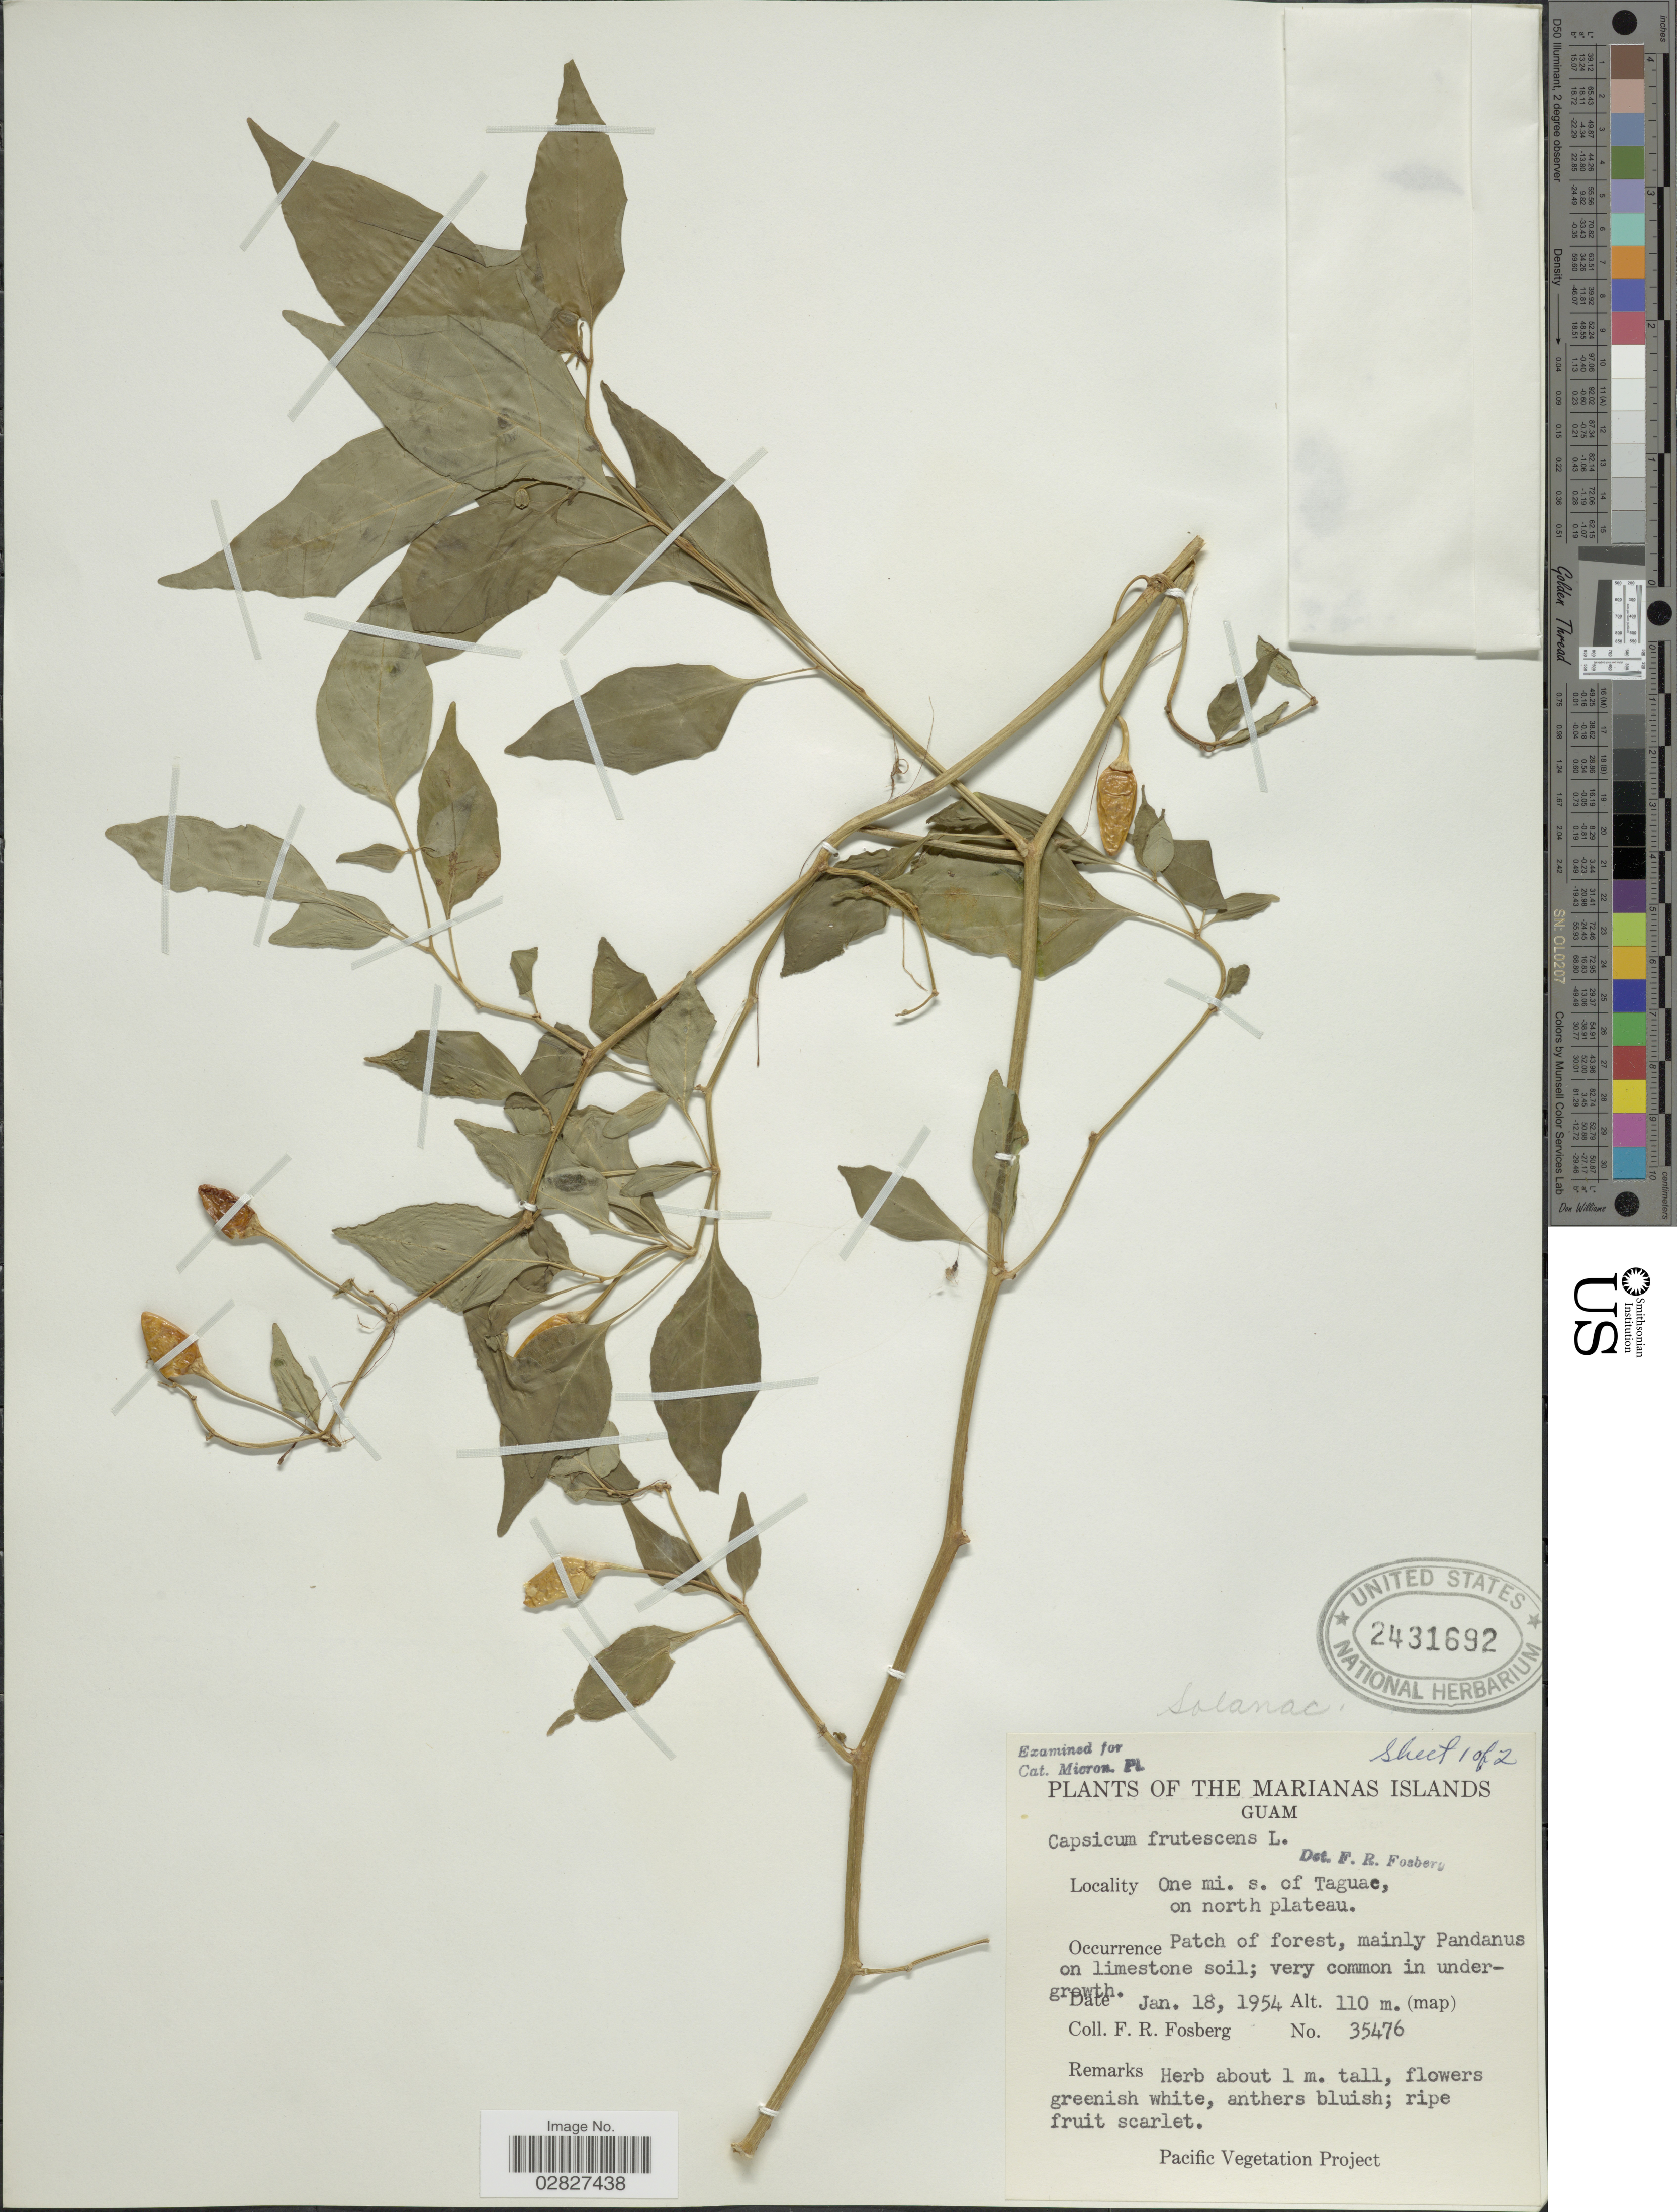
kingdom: Plantae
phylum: Tracheophyta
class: Magnoliopsida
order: Solanales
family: Solanaceae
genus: Capsicum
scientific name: Capsicum frutescens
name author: L.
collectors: F. R. Fosberg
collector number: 35476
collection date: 1954-01-18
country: Guam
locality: Marianas Islands. One mi. s. of Taguac, on north plateau.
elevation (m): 110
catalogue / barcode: US 2431692